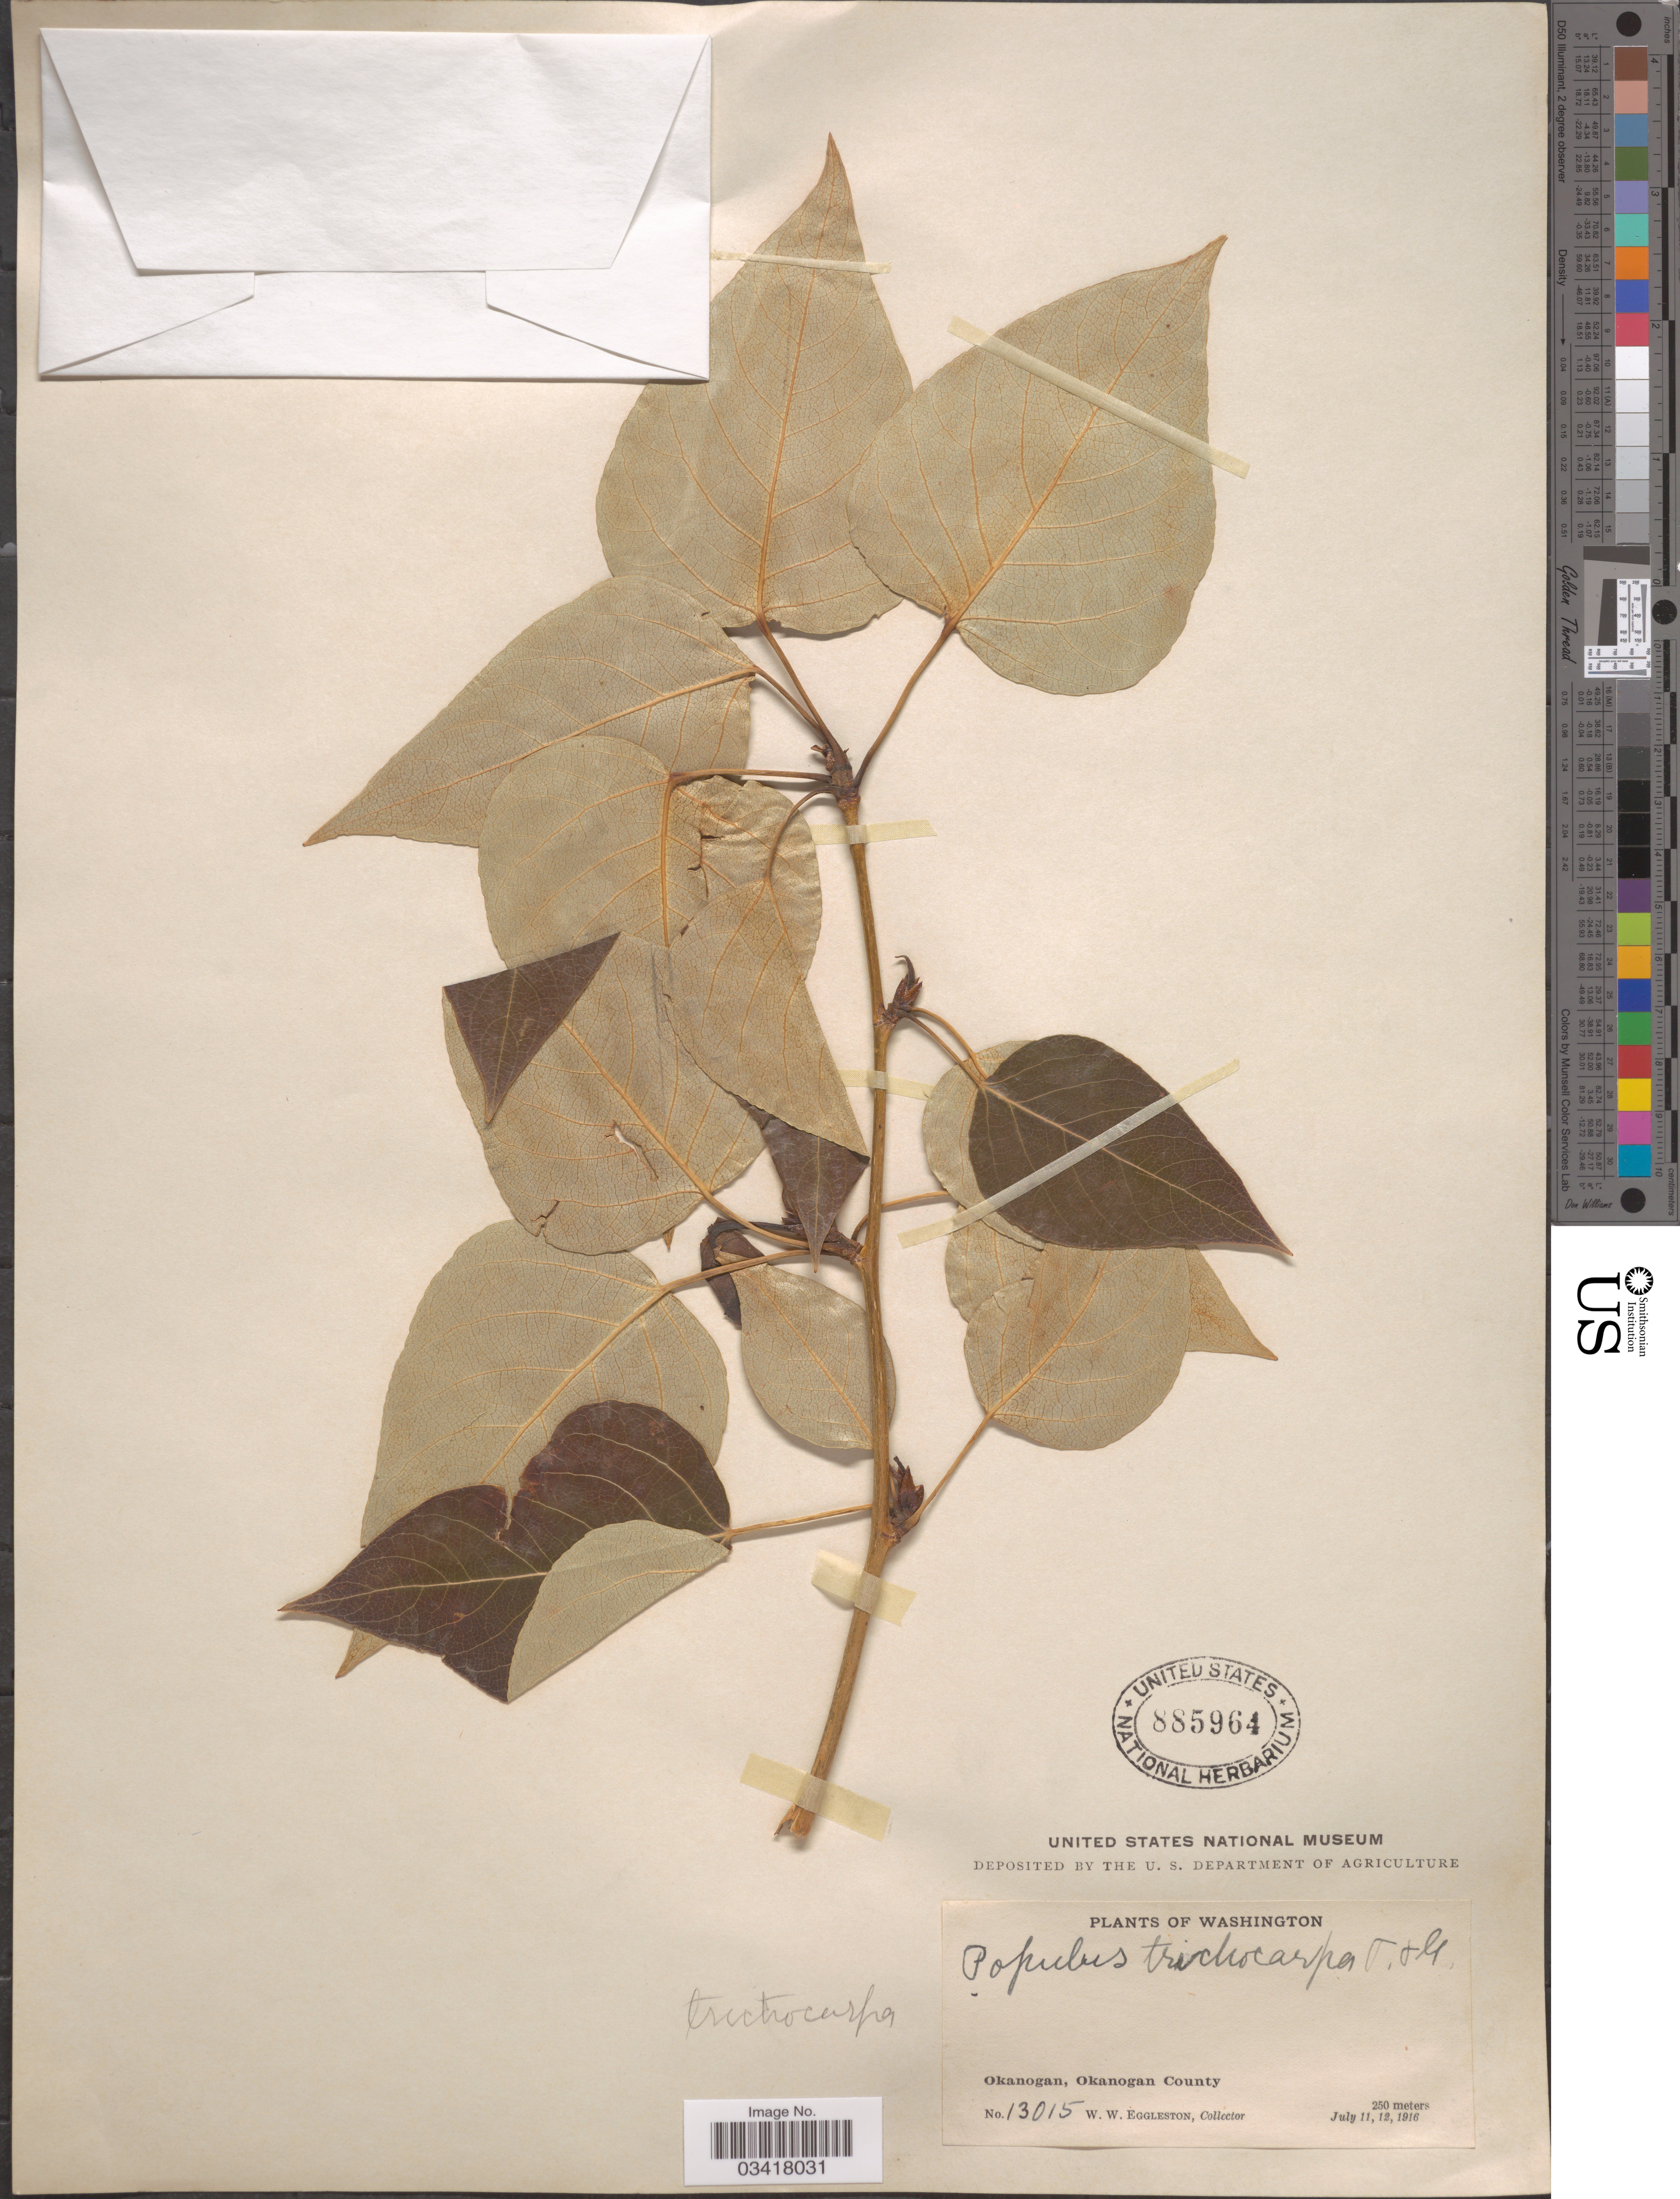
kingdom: Plantae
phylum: Tracheophyta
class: Magnoliopsida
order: Malpighiales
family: Salicaceae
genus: Populus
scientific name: Populus trichocarpa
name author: Torr. & A. Gray ex W. Hook.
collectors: W. W. Eggleston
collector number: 13015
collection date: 1916-07-11/1916-07-12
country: United States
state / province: Washington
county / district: Okanogan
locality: Okanogan, Okanogan County.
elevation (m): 250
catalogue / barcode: US 885964